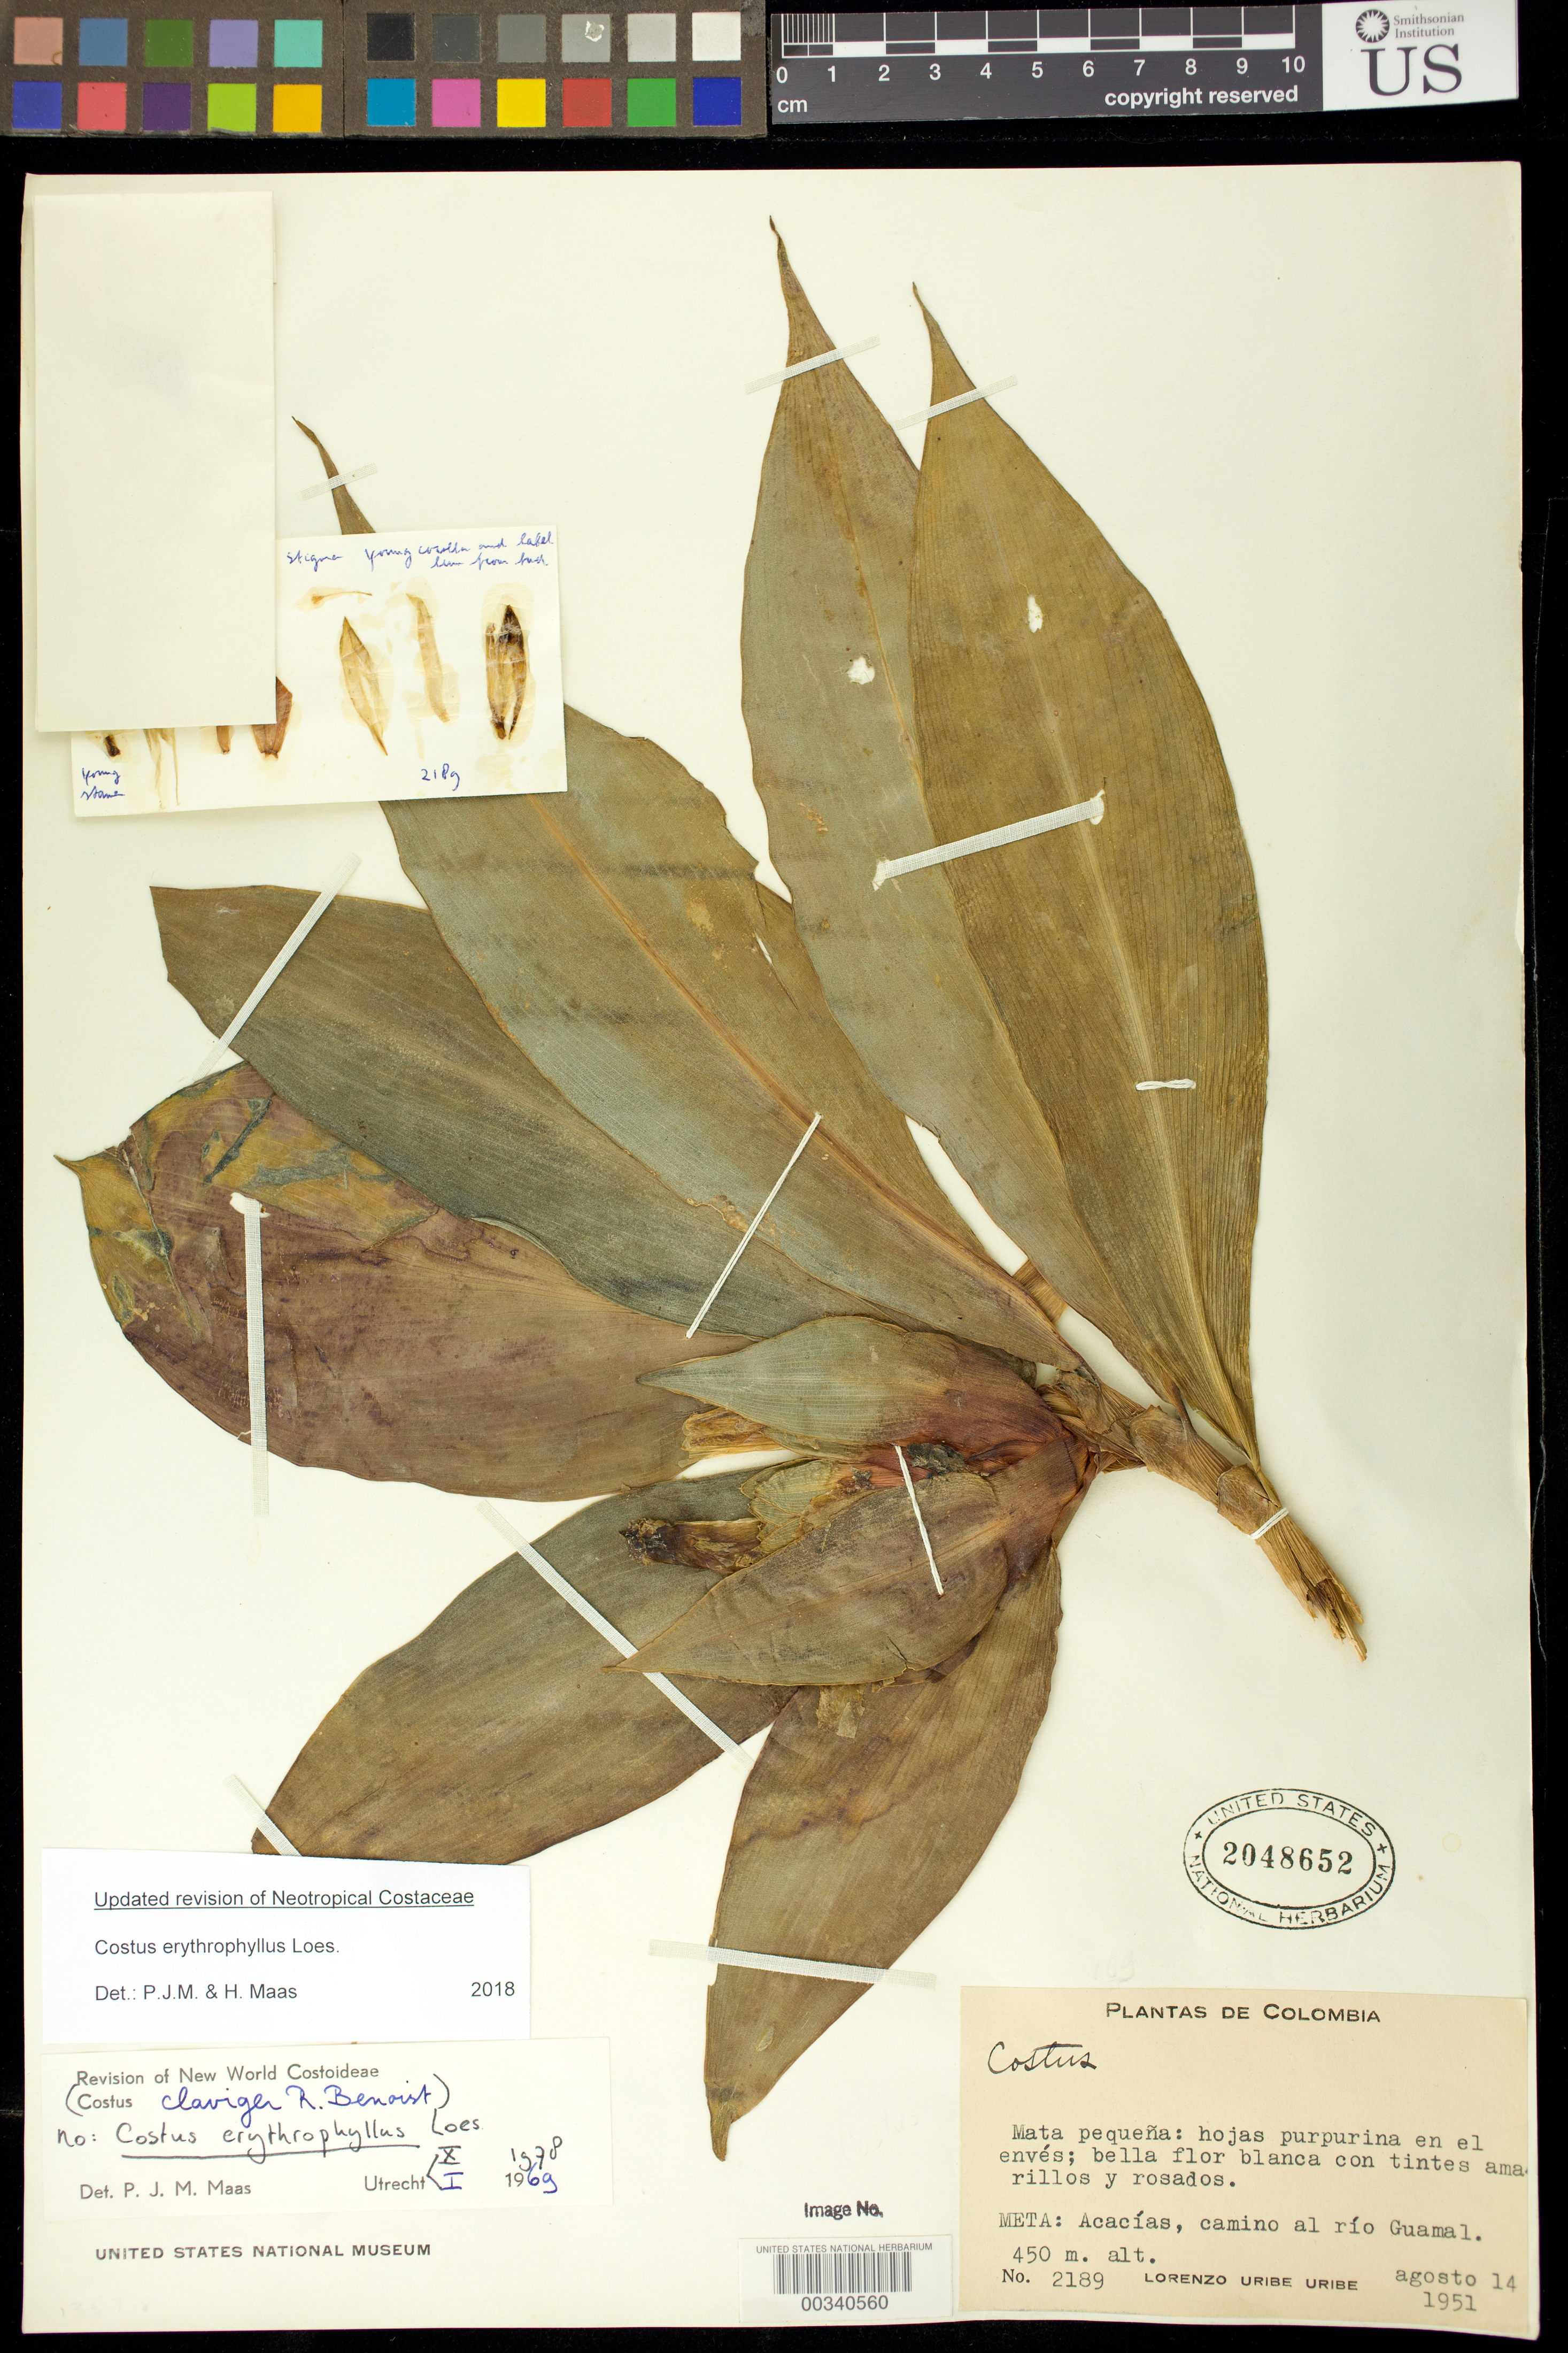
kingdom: Plantae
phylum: Tracheophyta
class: Liliopsida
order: Zingiberales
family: Costaceae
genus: Costus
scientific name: Costus erythrophyllus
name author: Loes.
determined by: Maas, Paul J. M.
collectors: L. Uribe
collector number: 2189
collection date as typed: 14 Aug 1951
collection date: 1951-08-14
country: Colombia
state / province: Meta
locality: Acacias, Camino al Rio Guamal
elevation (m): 450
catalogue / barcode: US 2048652